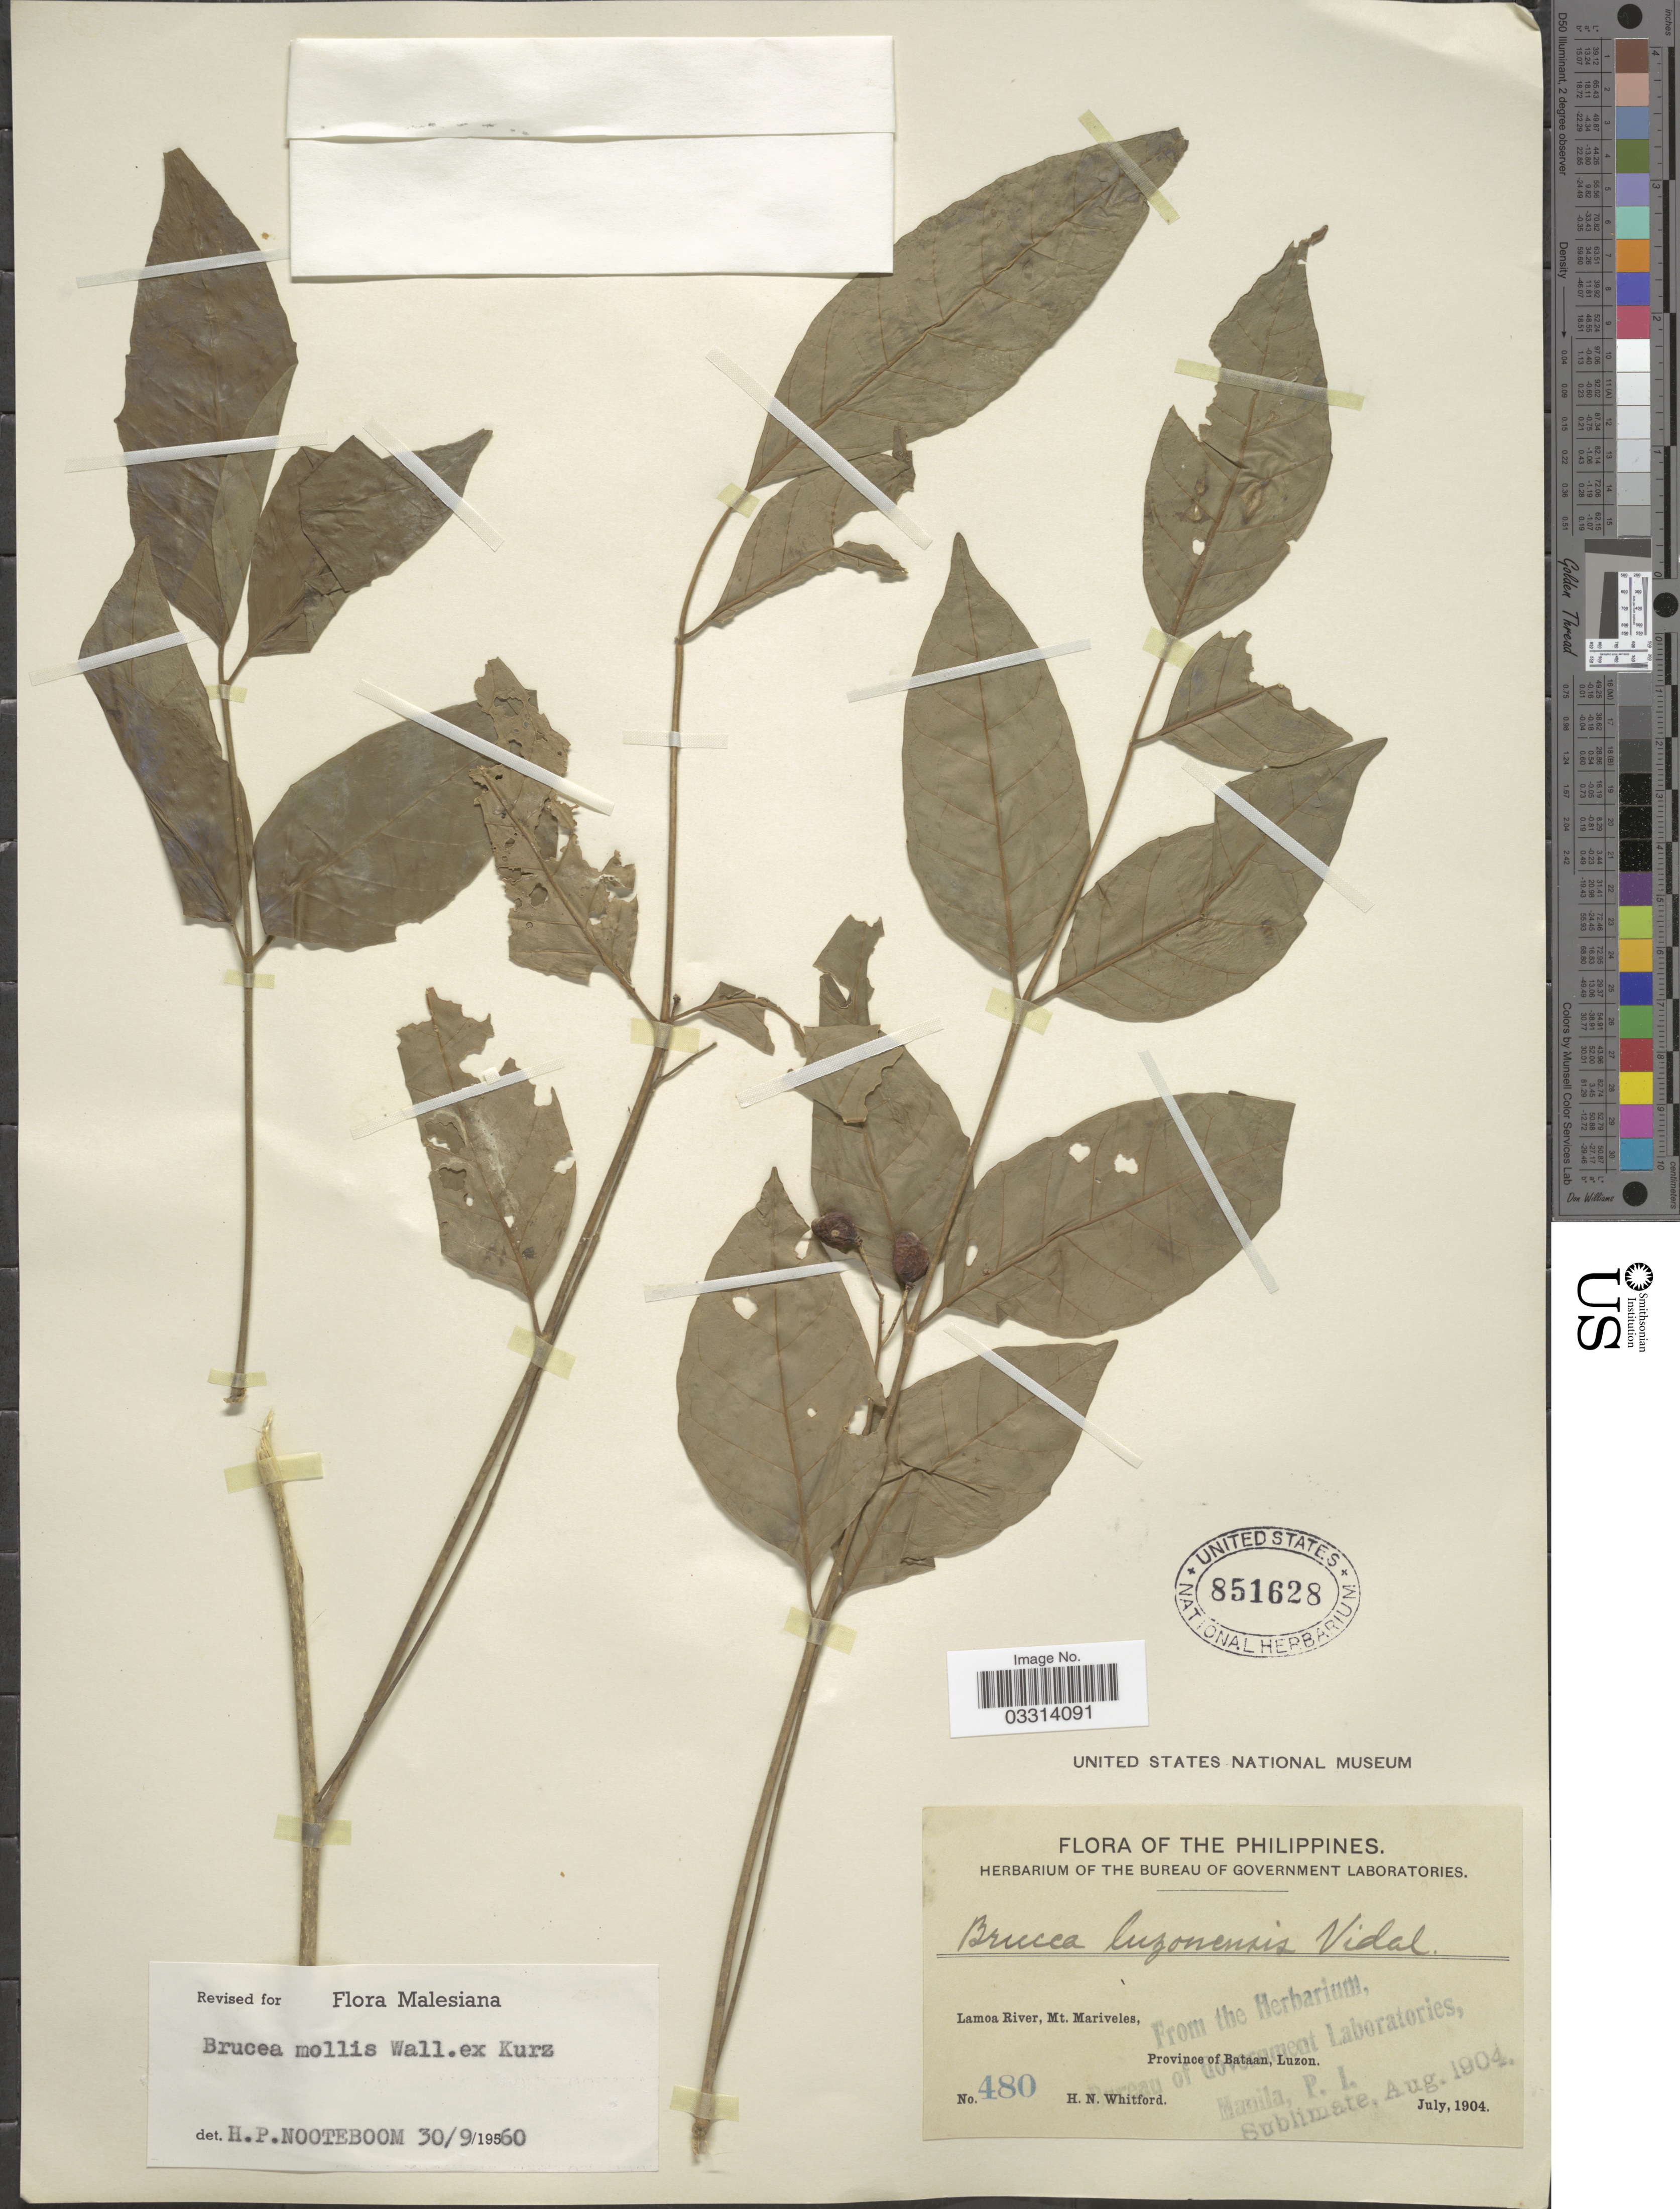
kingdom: Plantae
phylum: Tracheophyta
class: Magnoliopsida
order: Sapindales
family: Simaroubaceae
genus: Brucea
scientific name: Brucea mollis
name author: Wall. ex Kurz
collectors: H. N. Whitford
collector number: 480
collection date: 1904-07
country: Philippines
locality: Lamoa River, Mt. Mariveles, Province of Bataan, Luzon.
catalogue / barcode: US 851628